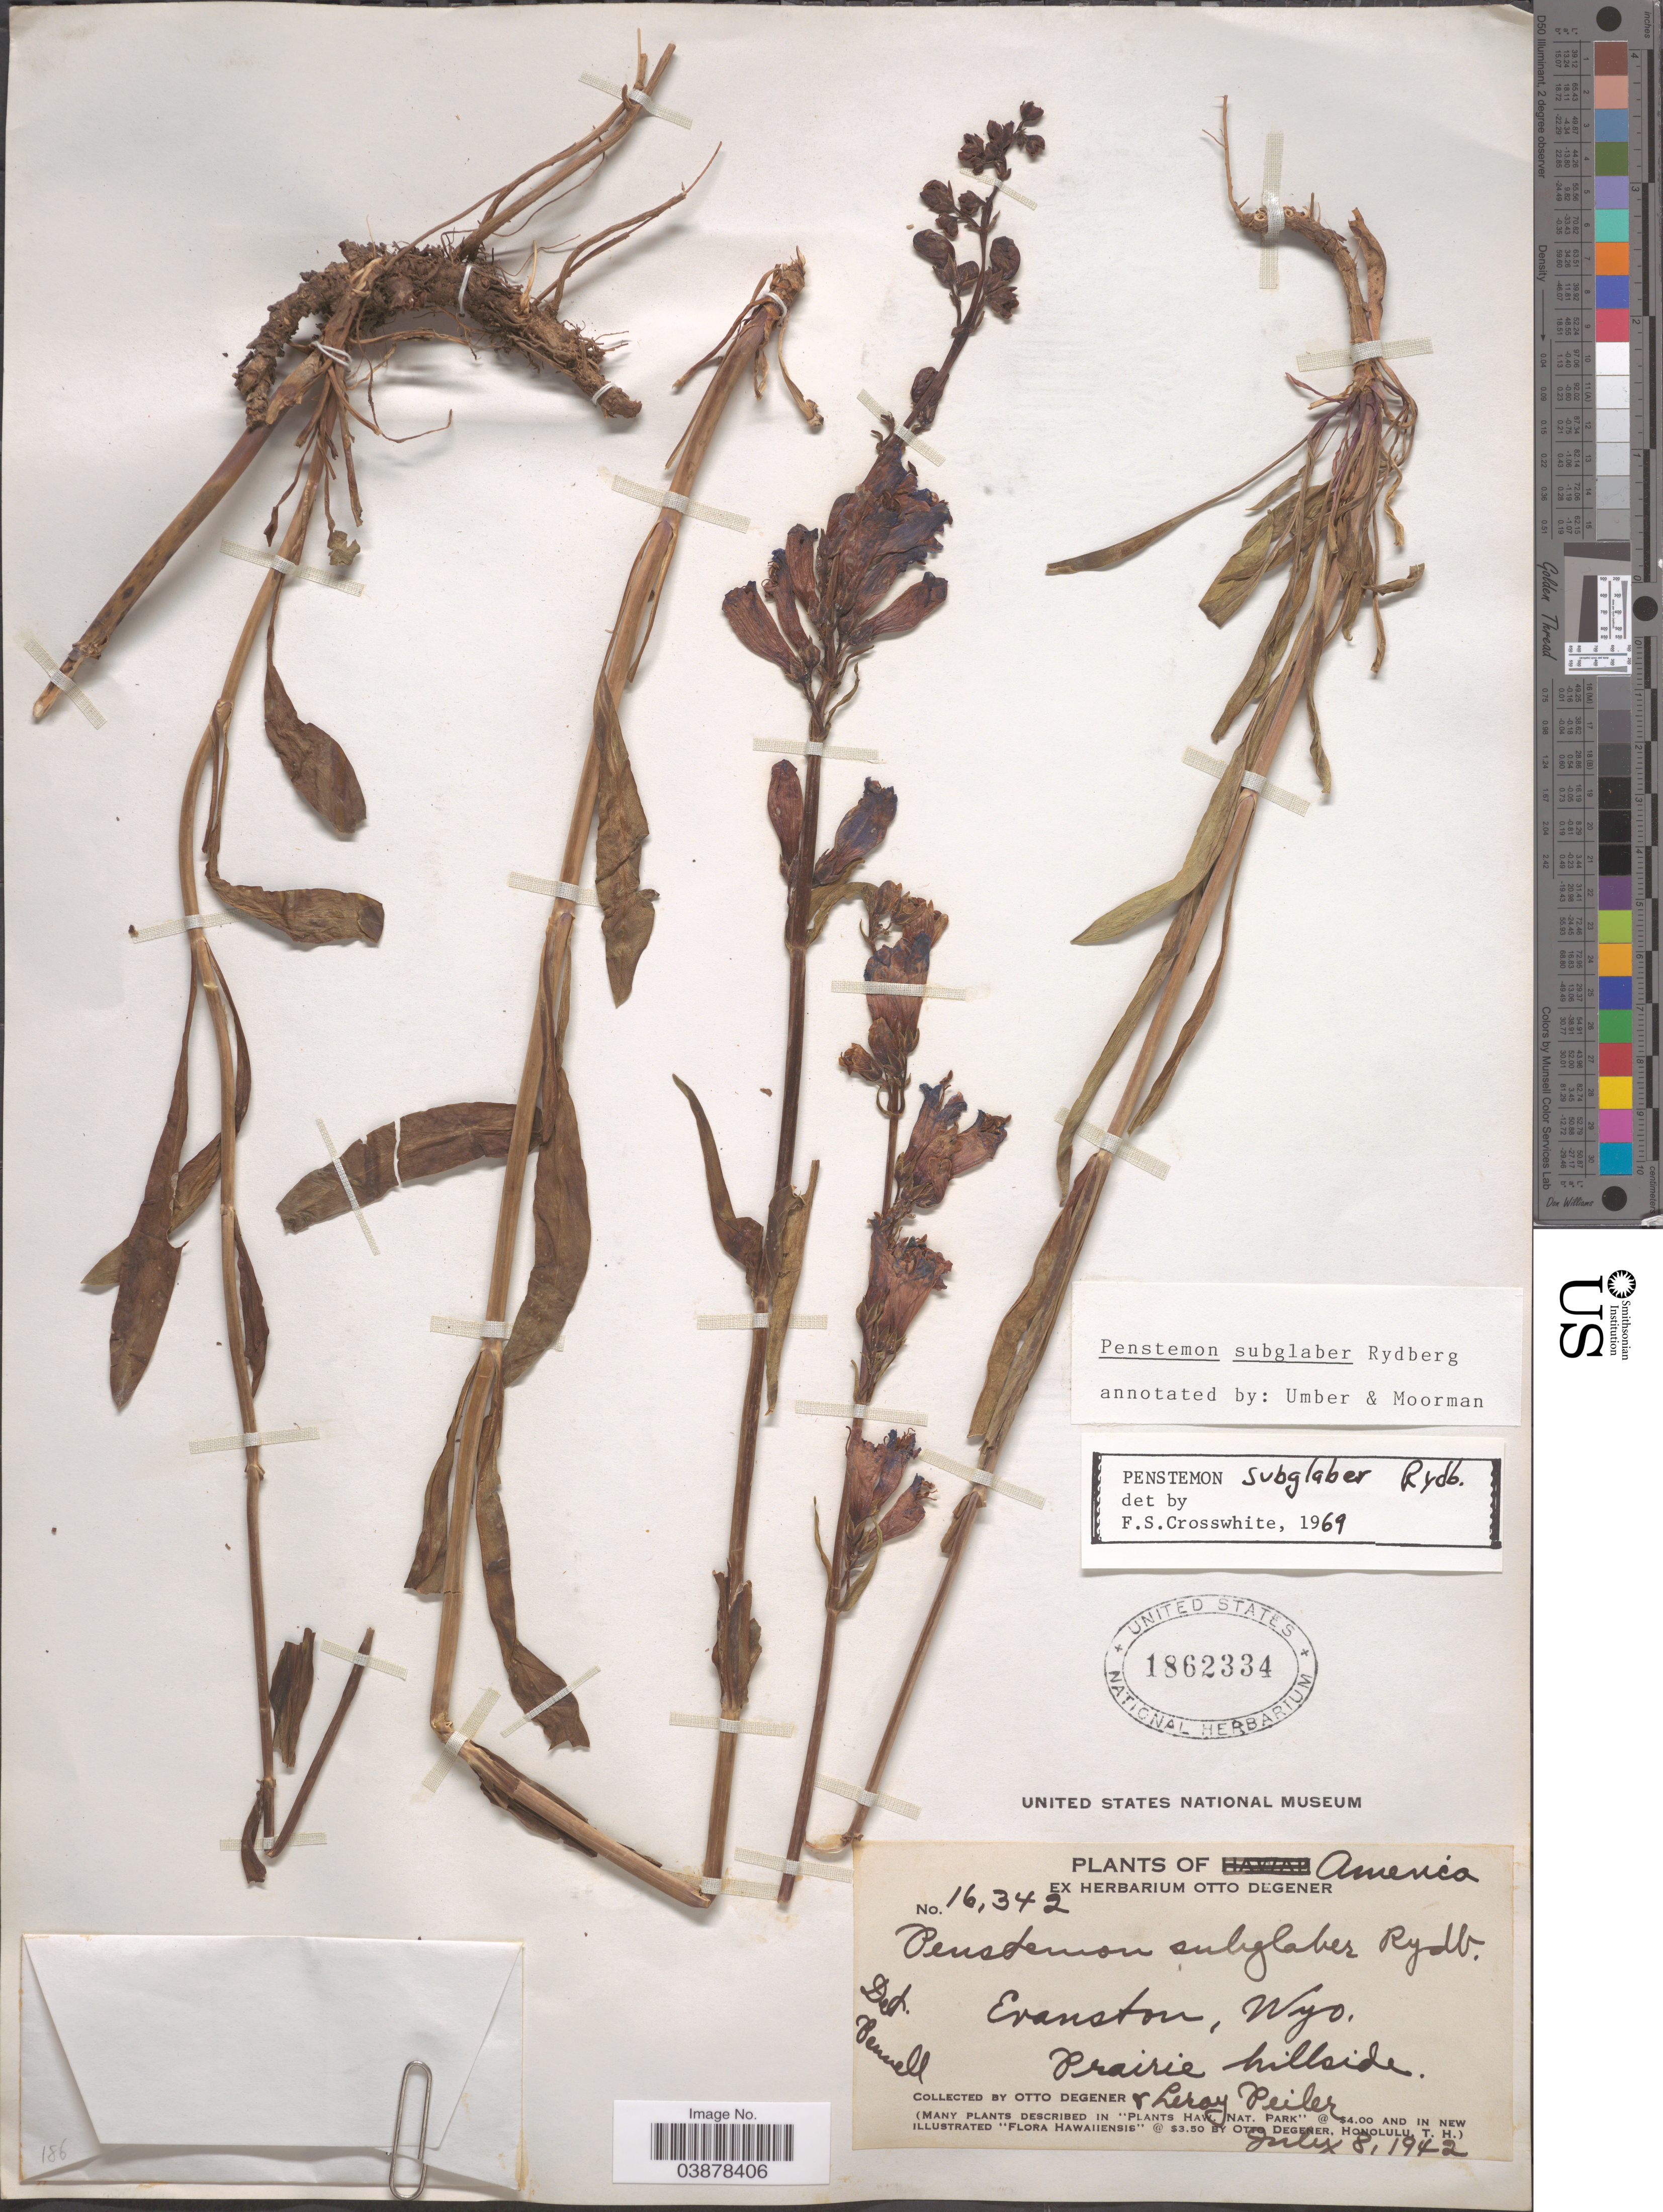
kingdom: Plantae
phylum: Tracheophyta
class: Magnoliopsida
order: Lamiales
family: Plantaginaceae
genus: Penstemon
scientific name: Penstemon subglaber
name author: Rydb.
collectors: O. Degener & L. Peiler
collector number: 16342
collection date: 1942-07-08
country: United States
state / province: Wyoming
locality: Evanston. Prairie hillside.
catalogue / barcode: US 1862334